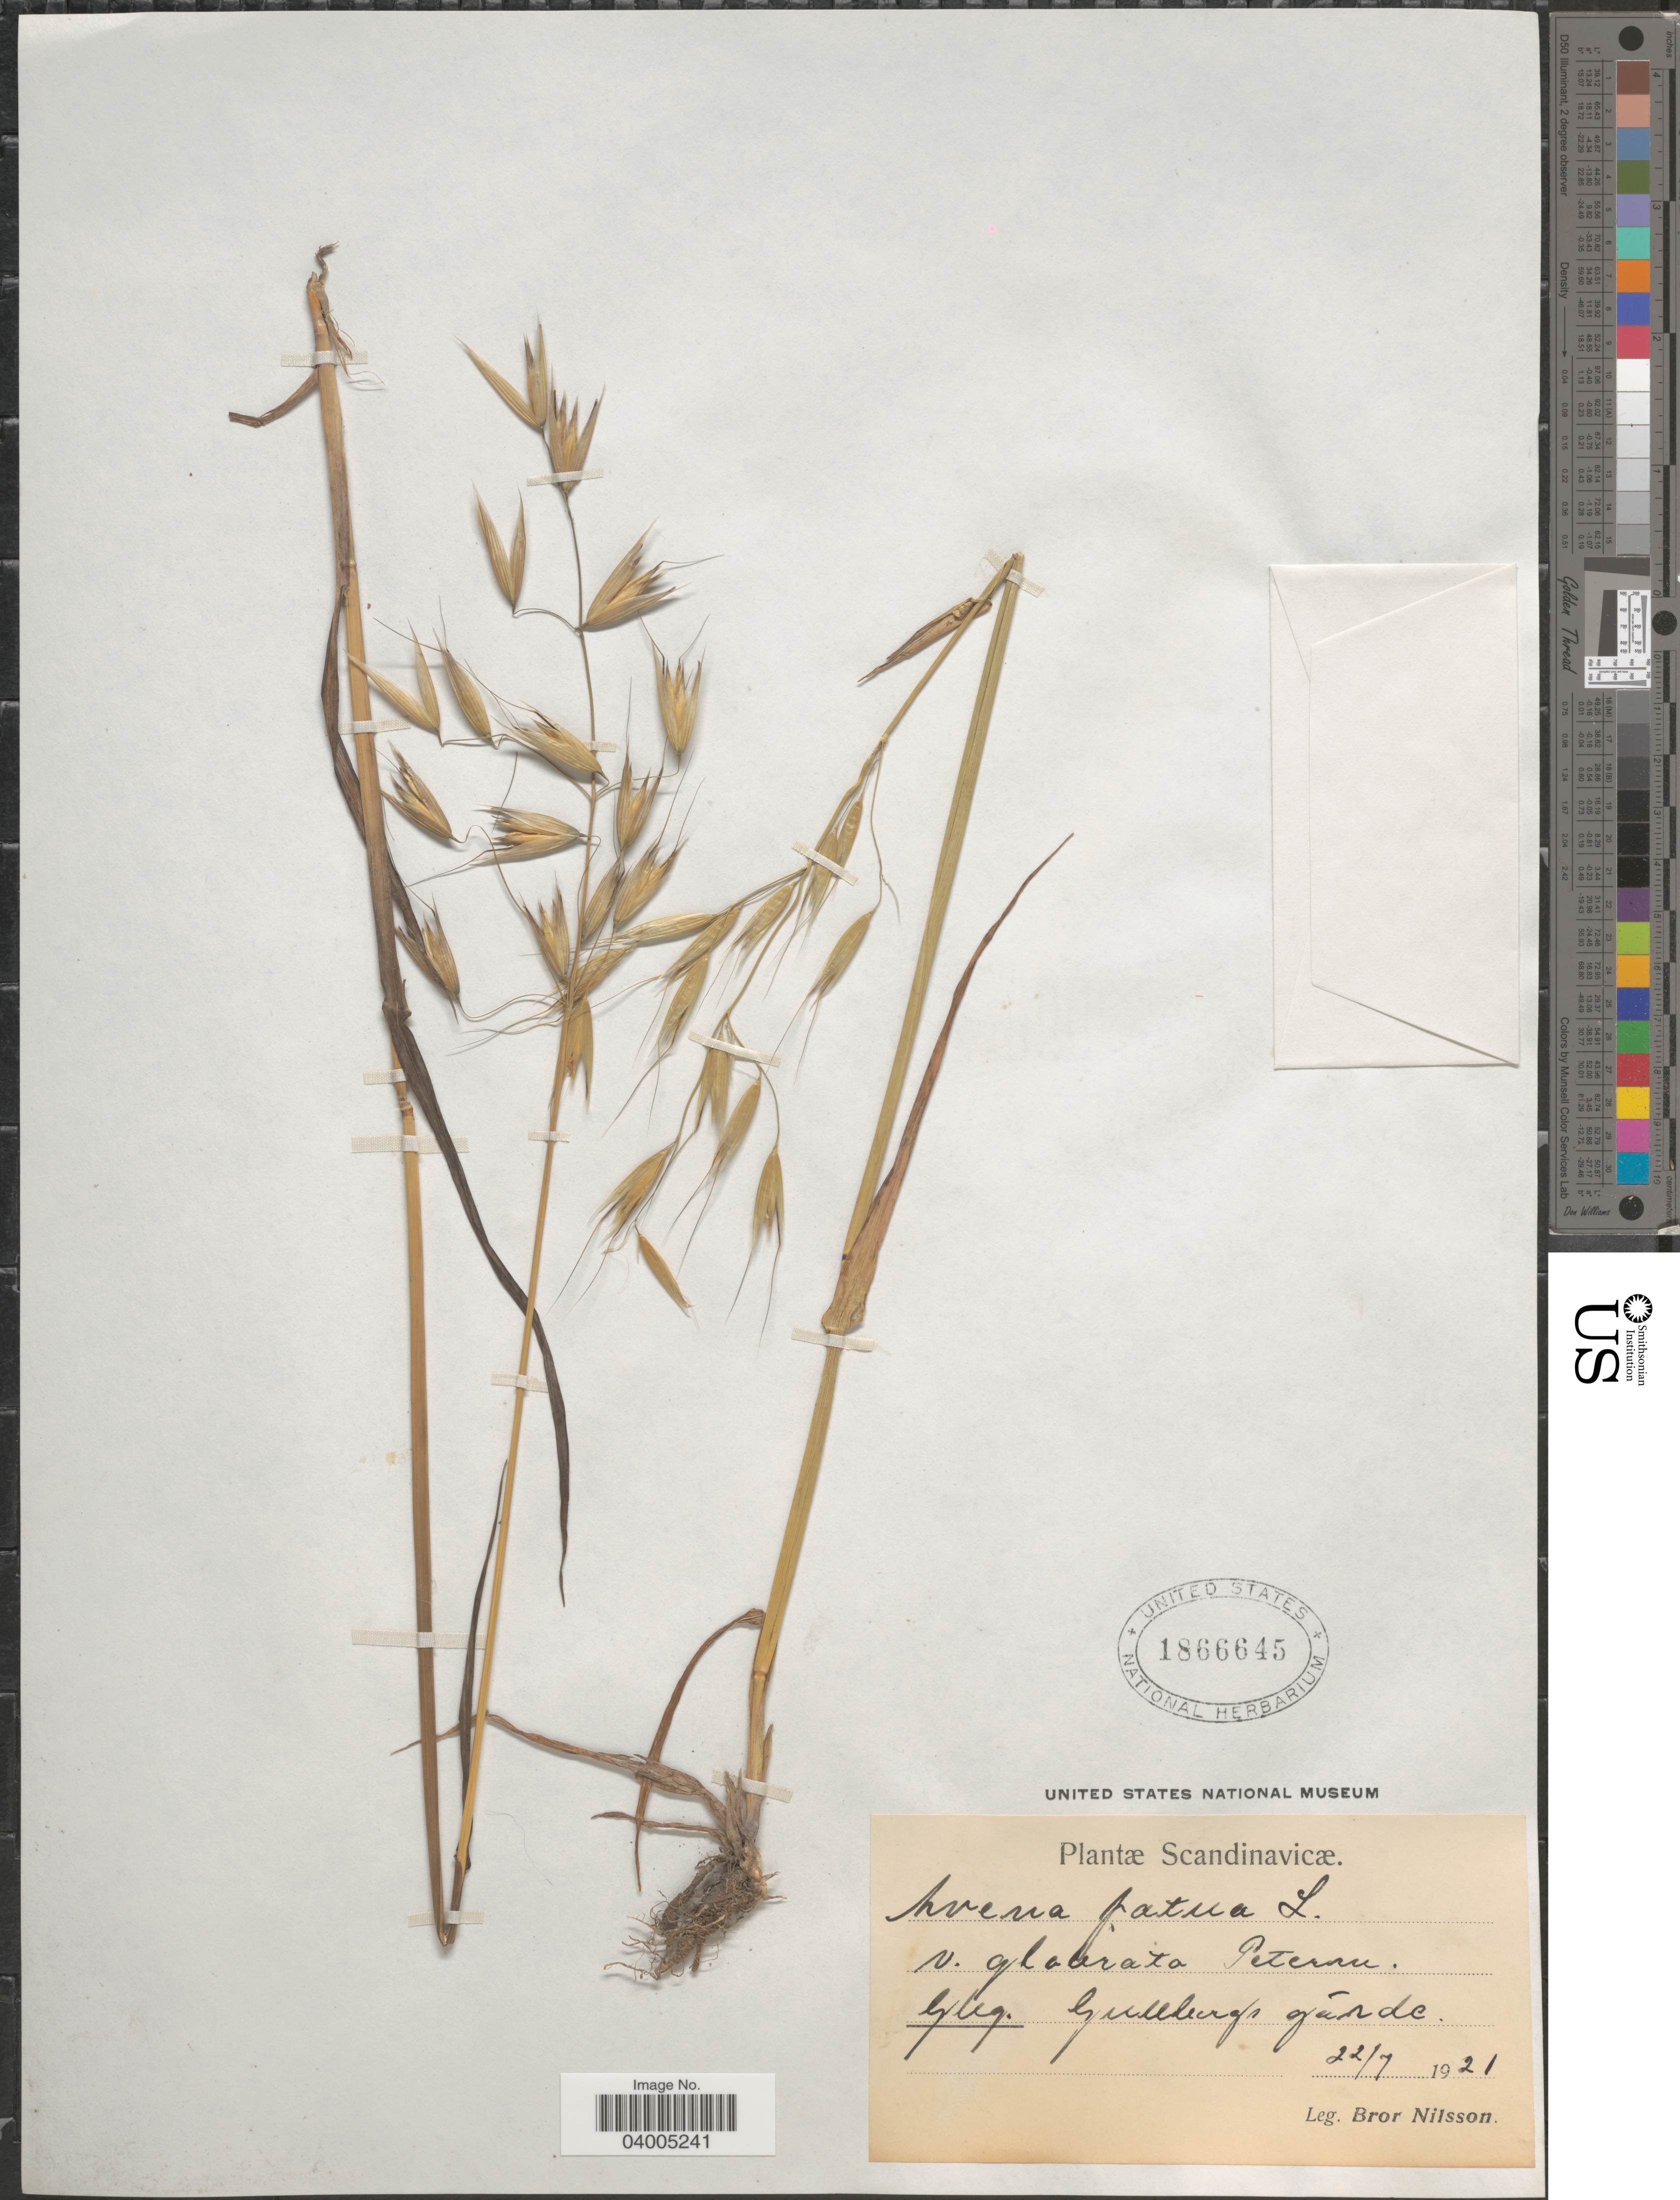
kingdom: Plantae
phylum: Tracheophyta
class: Liliopsida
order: Poales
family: Poaceae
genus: Avena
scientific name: Avena fatua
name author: L.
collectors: B. Nilsson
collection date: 1921-07-22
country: Sweden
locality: Scandinavicæ. Gbg. Gullberg gãrde.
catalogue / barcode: US 1866645